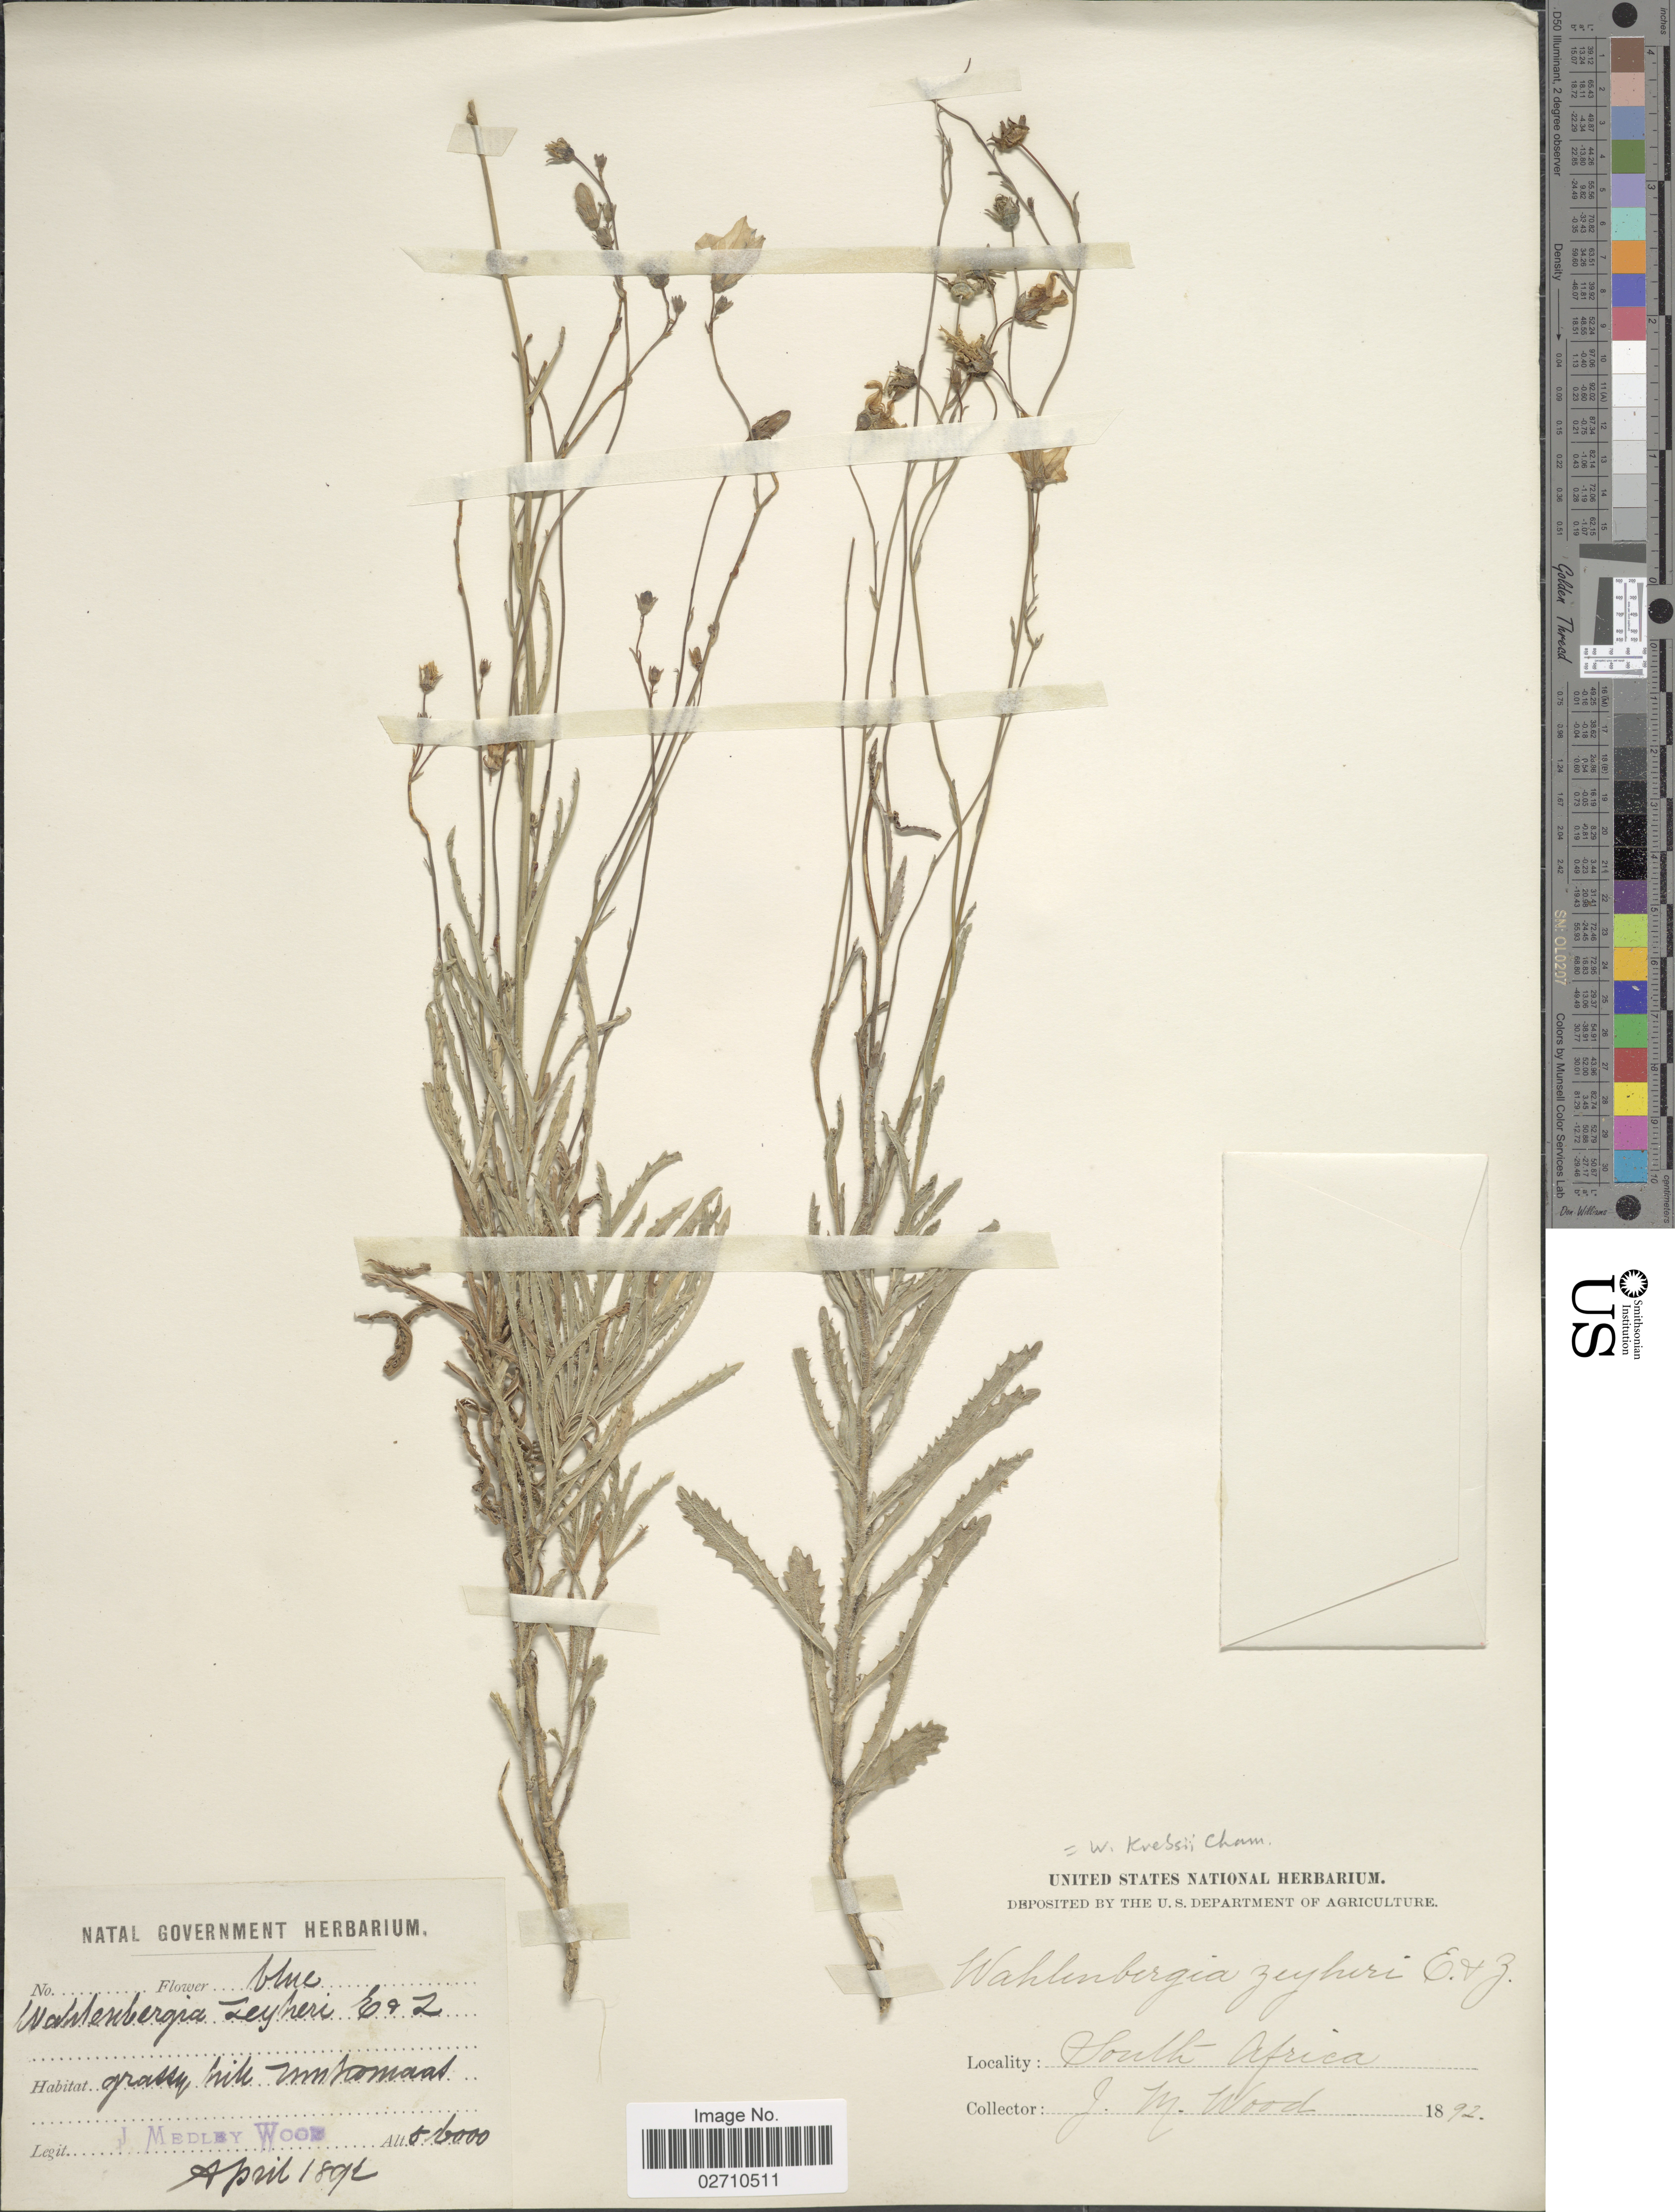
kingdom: Plantae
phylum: Tracheophyta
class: Magnoliopsida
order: Asterales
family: Campanulaceae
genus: Wahlenbergia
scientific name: Wahlenbergia krebsii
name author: Cham.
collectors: J. Medley Wood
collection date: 1892-04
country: South Africa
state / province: KwaZulu-Natal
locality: Grassy hill Umkomaas